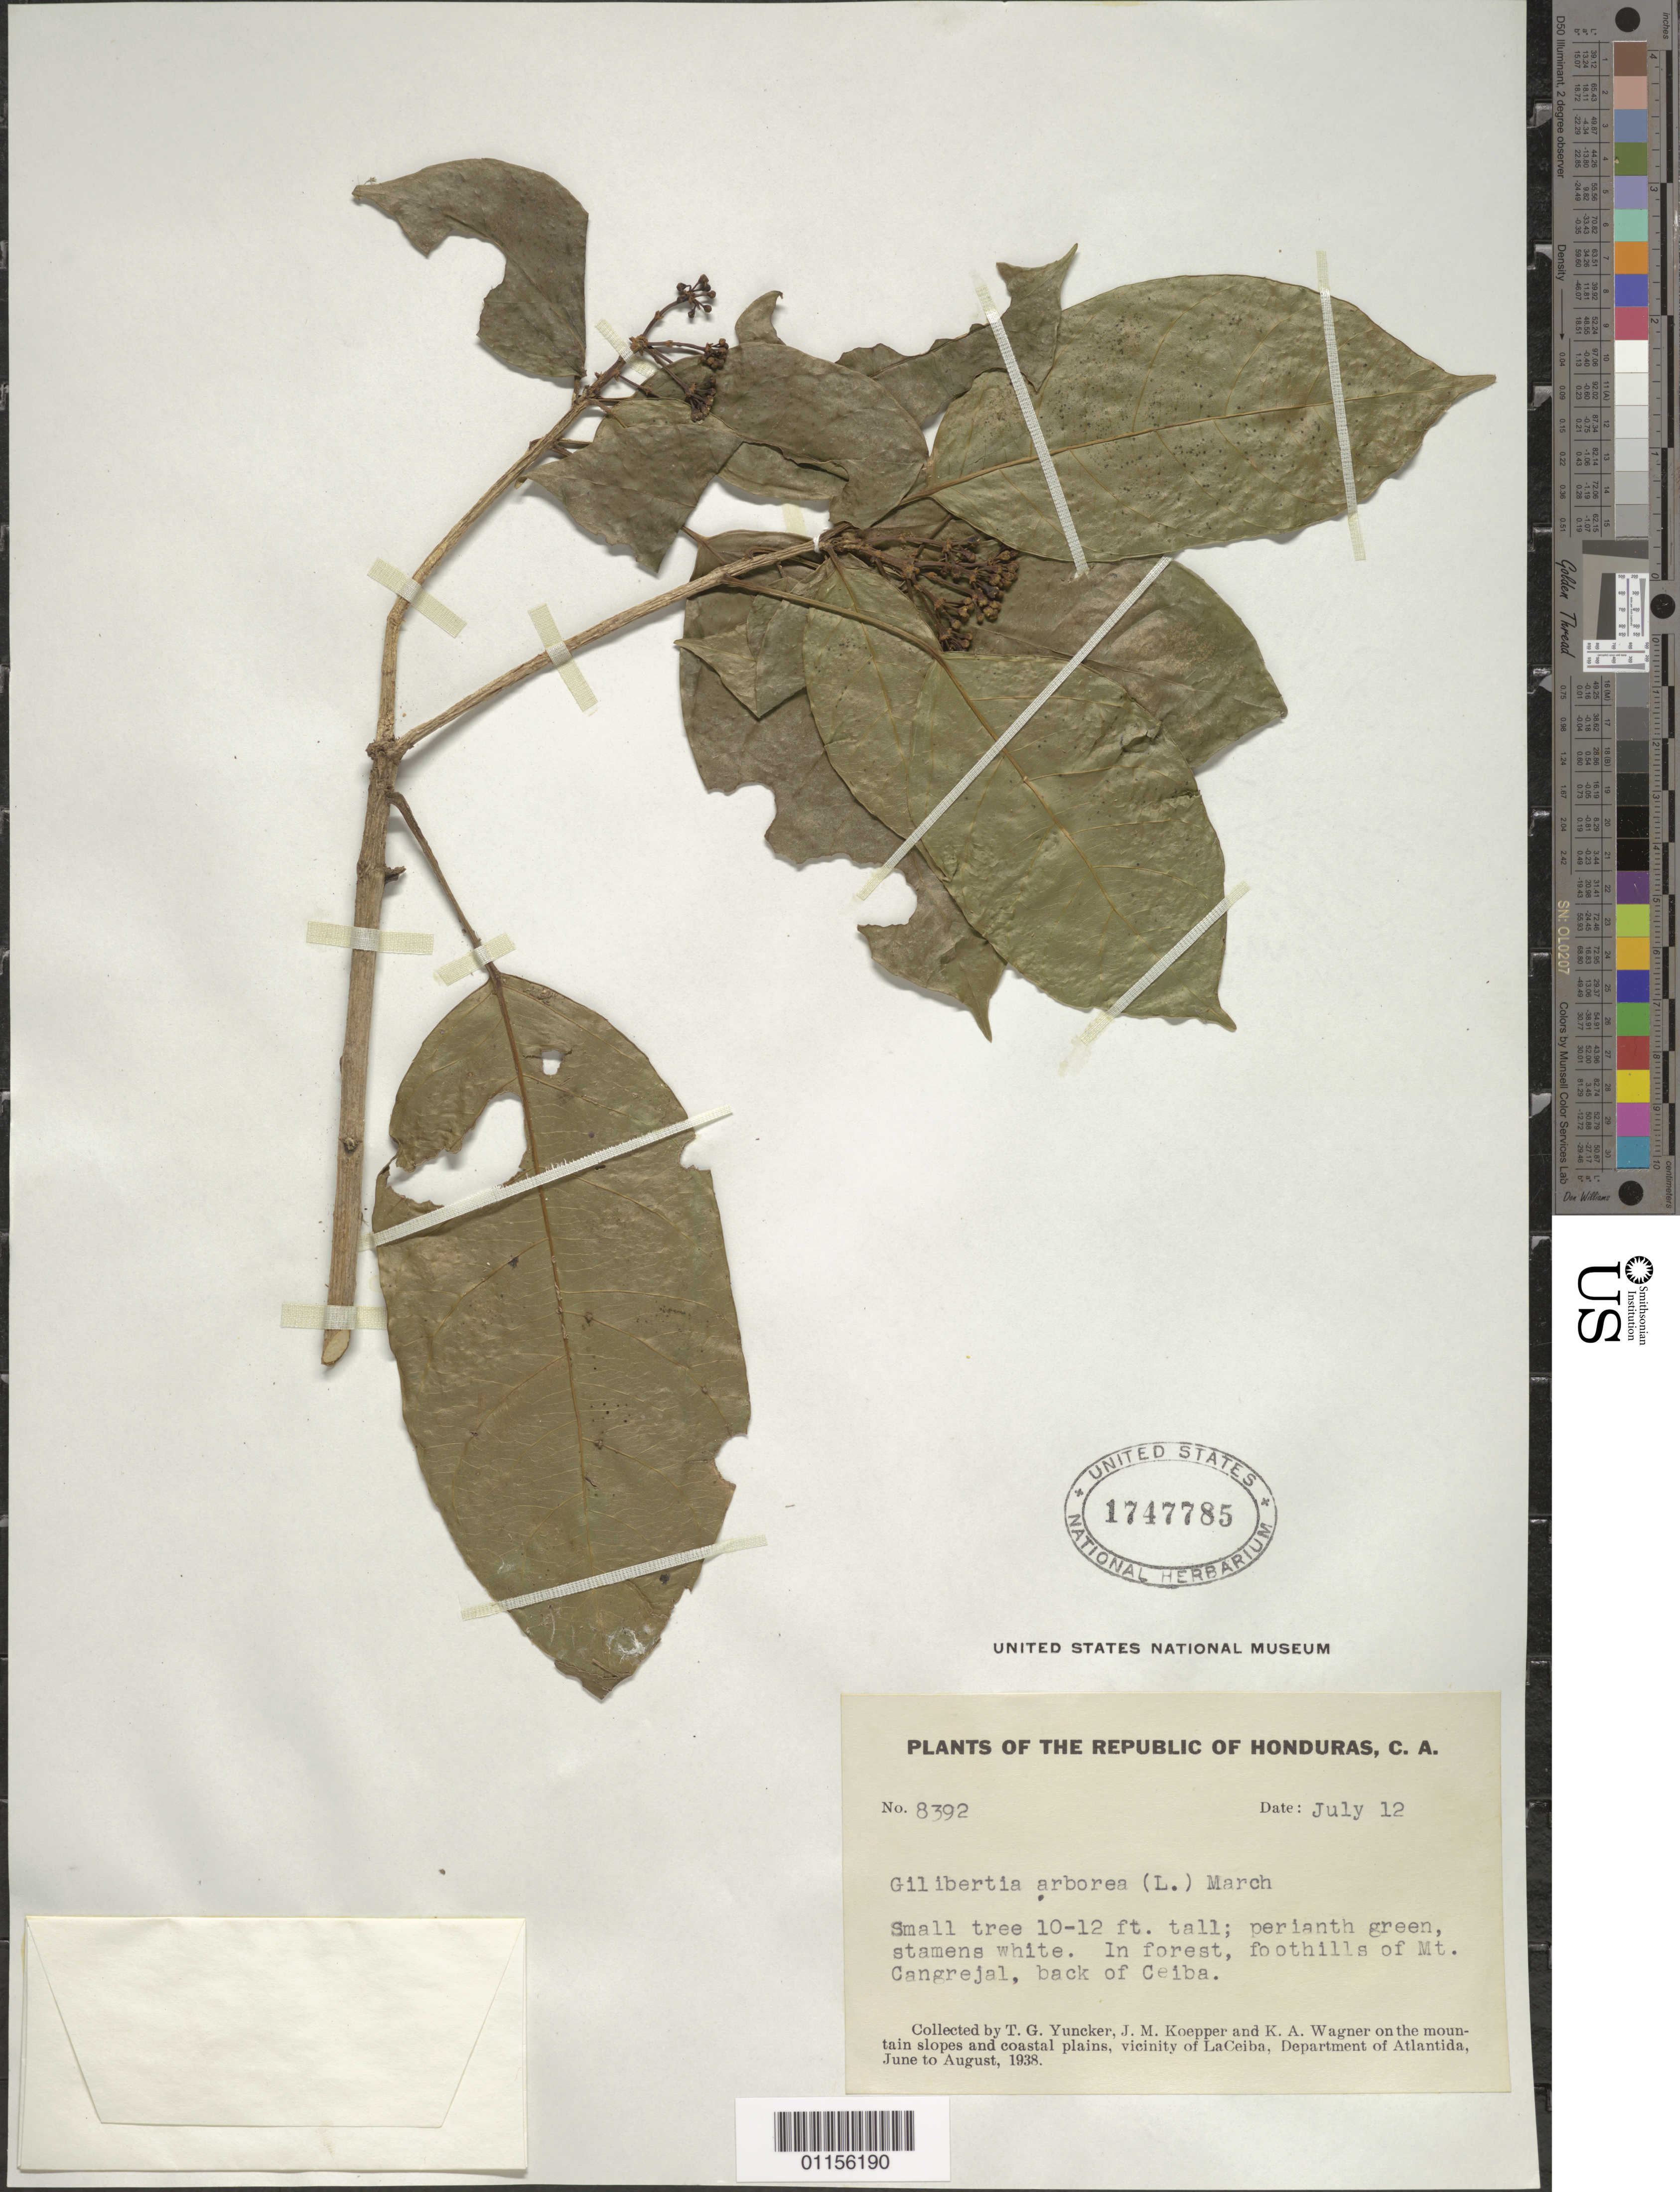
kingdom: Plantae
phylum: Tracheophyta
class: Magnoliopsida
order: Apiales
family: Araliaceae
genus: Dendropanax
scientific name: Dendropanax arboreus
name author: (L.) Decne. & Planch.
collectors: T. G. Yuncker, J. M. Koepper & K. A. Wagner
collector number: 8392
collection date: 1938-07-12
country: Honduras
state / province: Atlántida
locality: Foothills of Mt Cangrejal, back of Ceiba.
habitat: Small tree, in forest on the mountain slopes and coastal plains.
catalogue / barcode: US 1747785